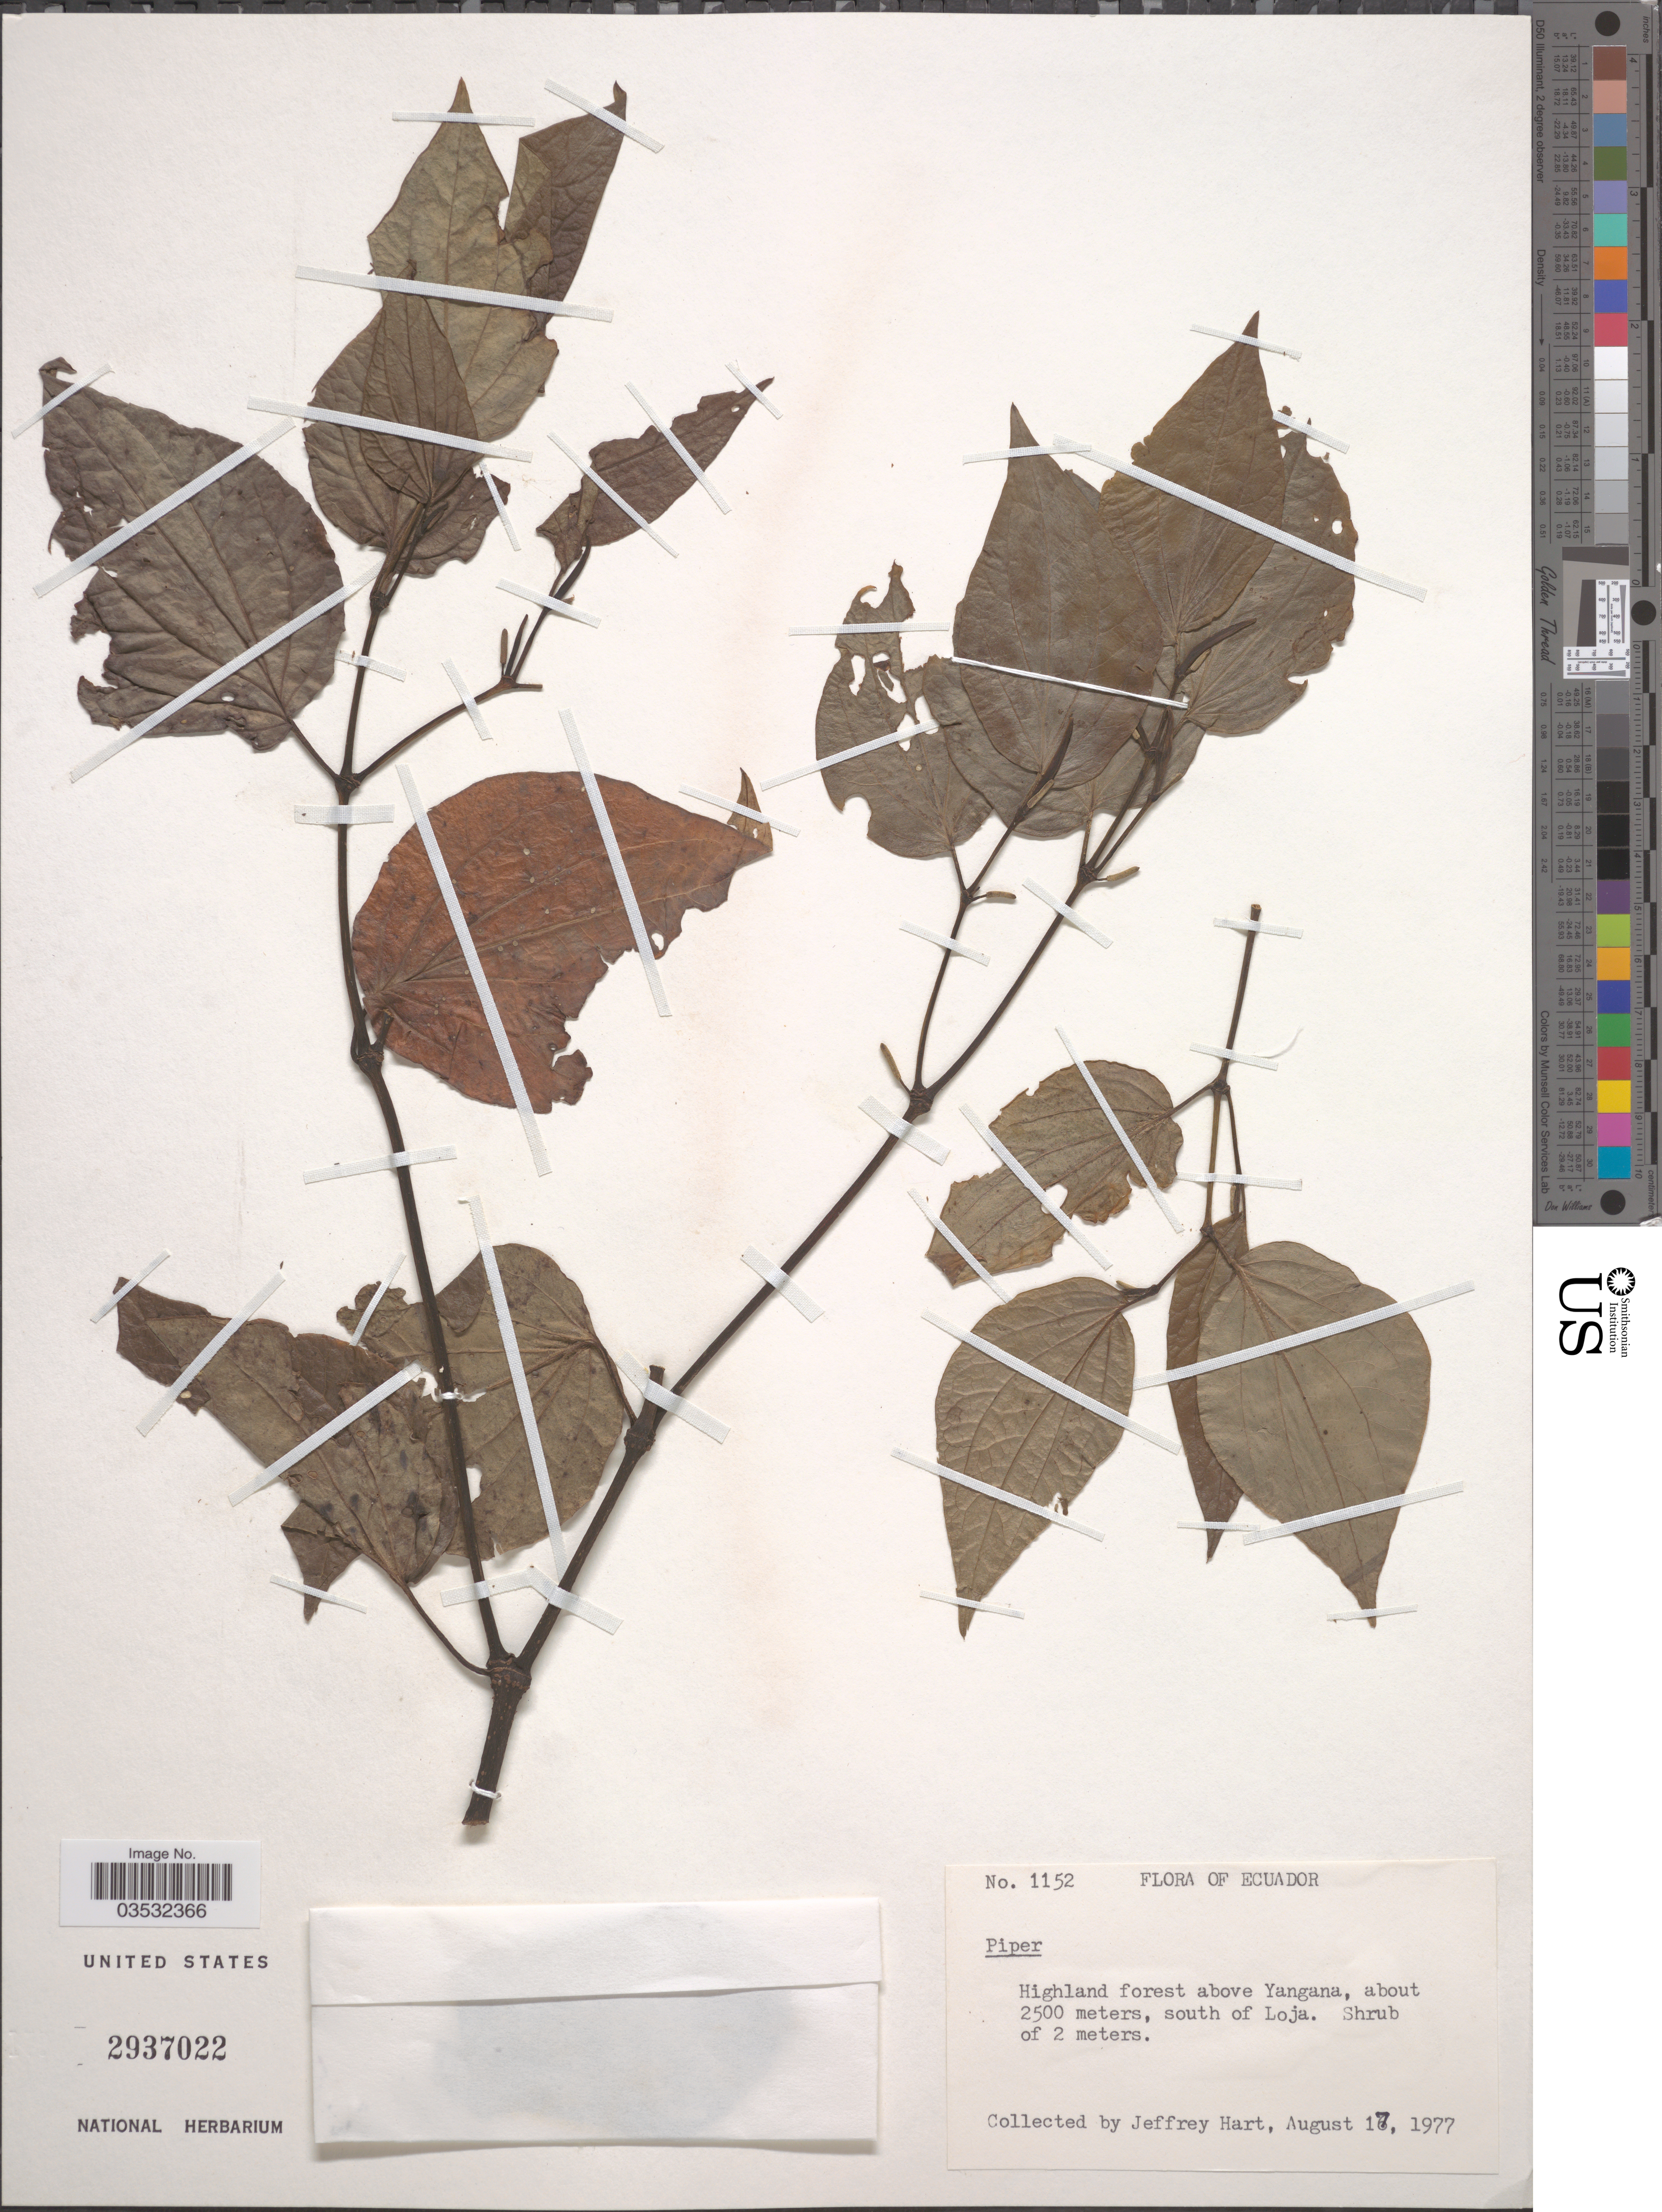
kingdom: Plantae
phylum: Tracheophyta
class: Magnoliopsida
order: Piperales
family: Piperaceae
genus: Piper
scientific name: Piper sp.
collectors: J. A. Hart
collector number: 1152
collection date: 1977-08-17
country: Ecuador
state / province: Loja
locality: Highland forest above Yangana, south of Loja.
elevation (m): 2500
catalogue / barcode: US 2937022